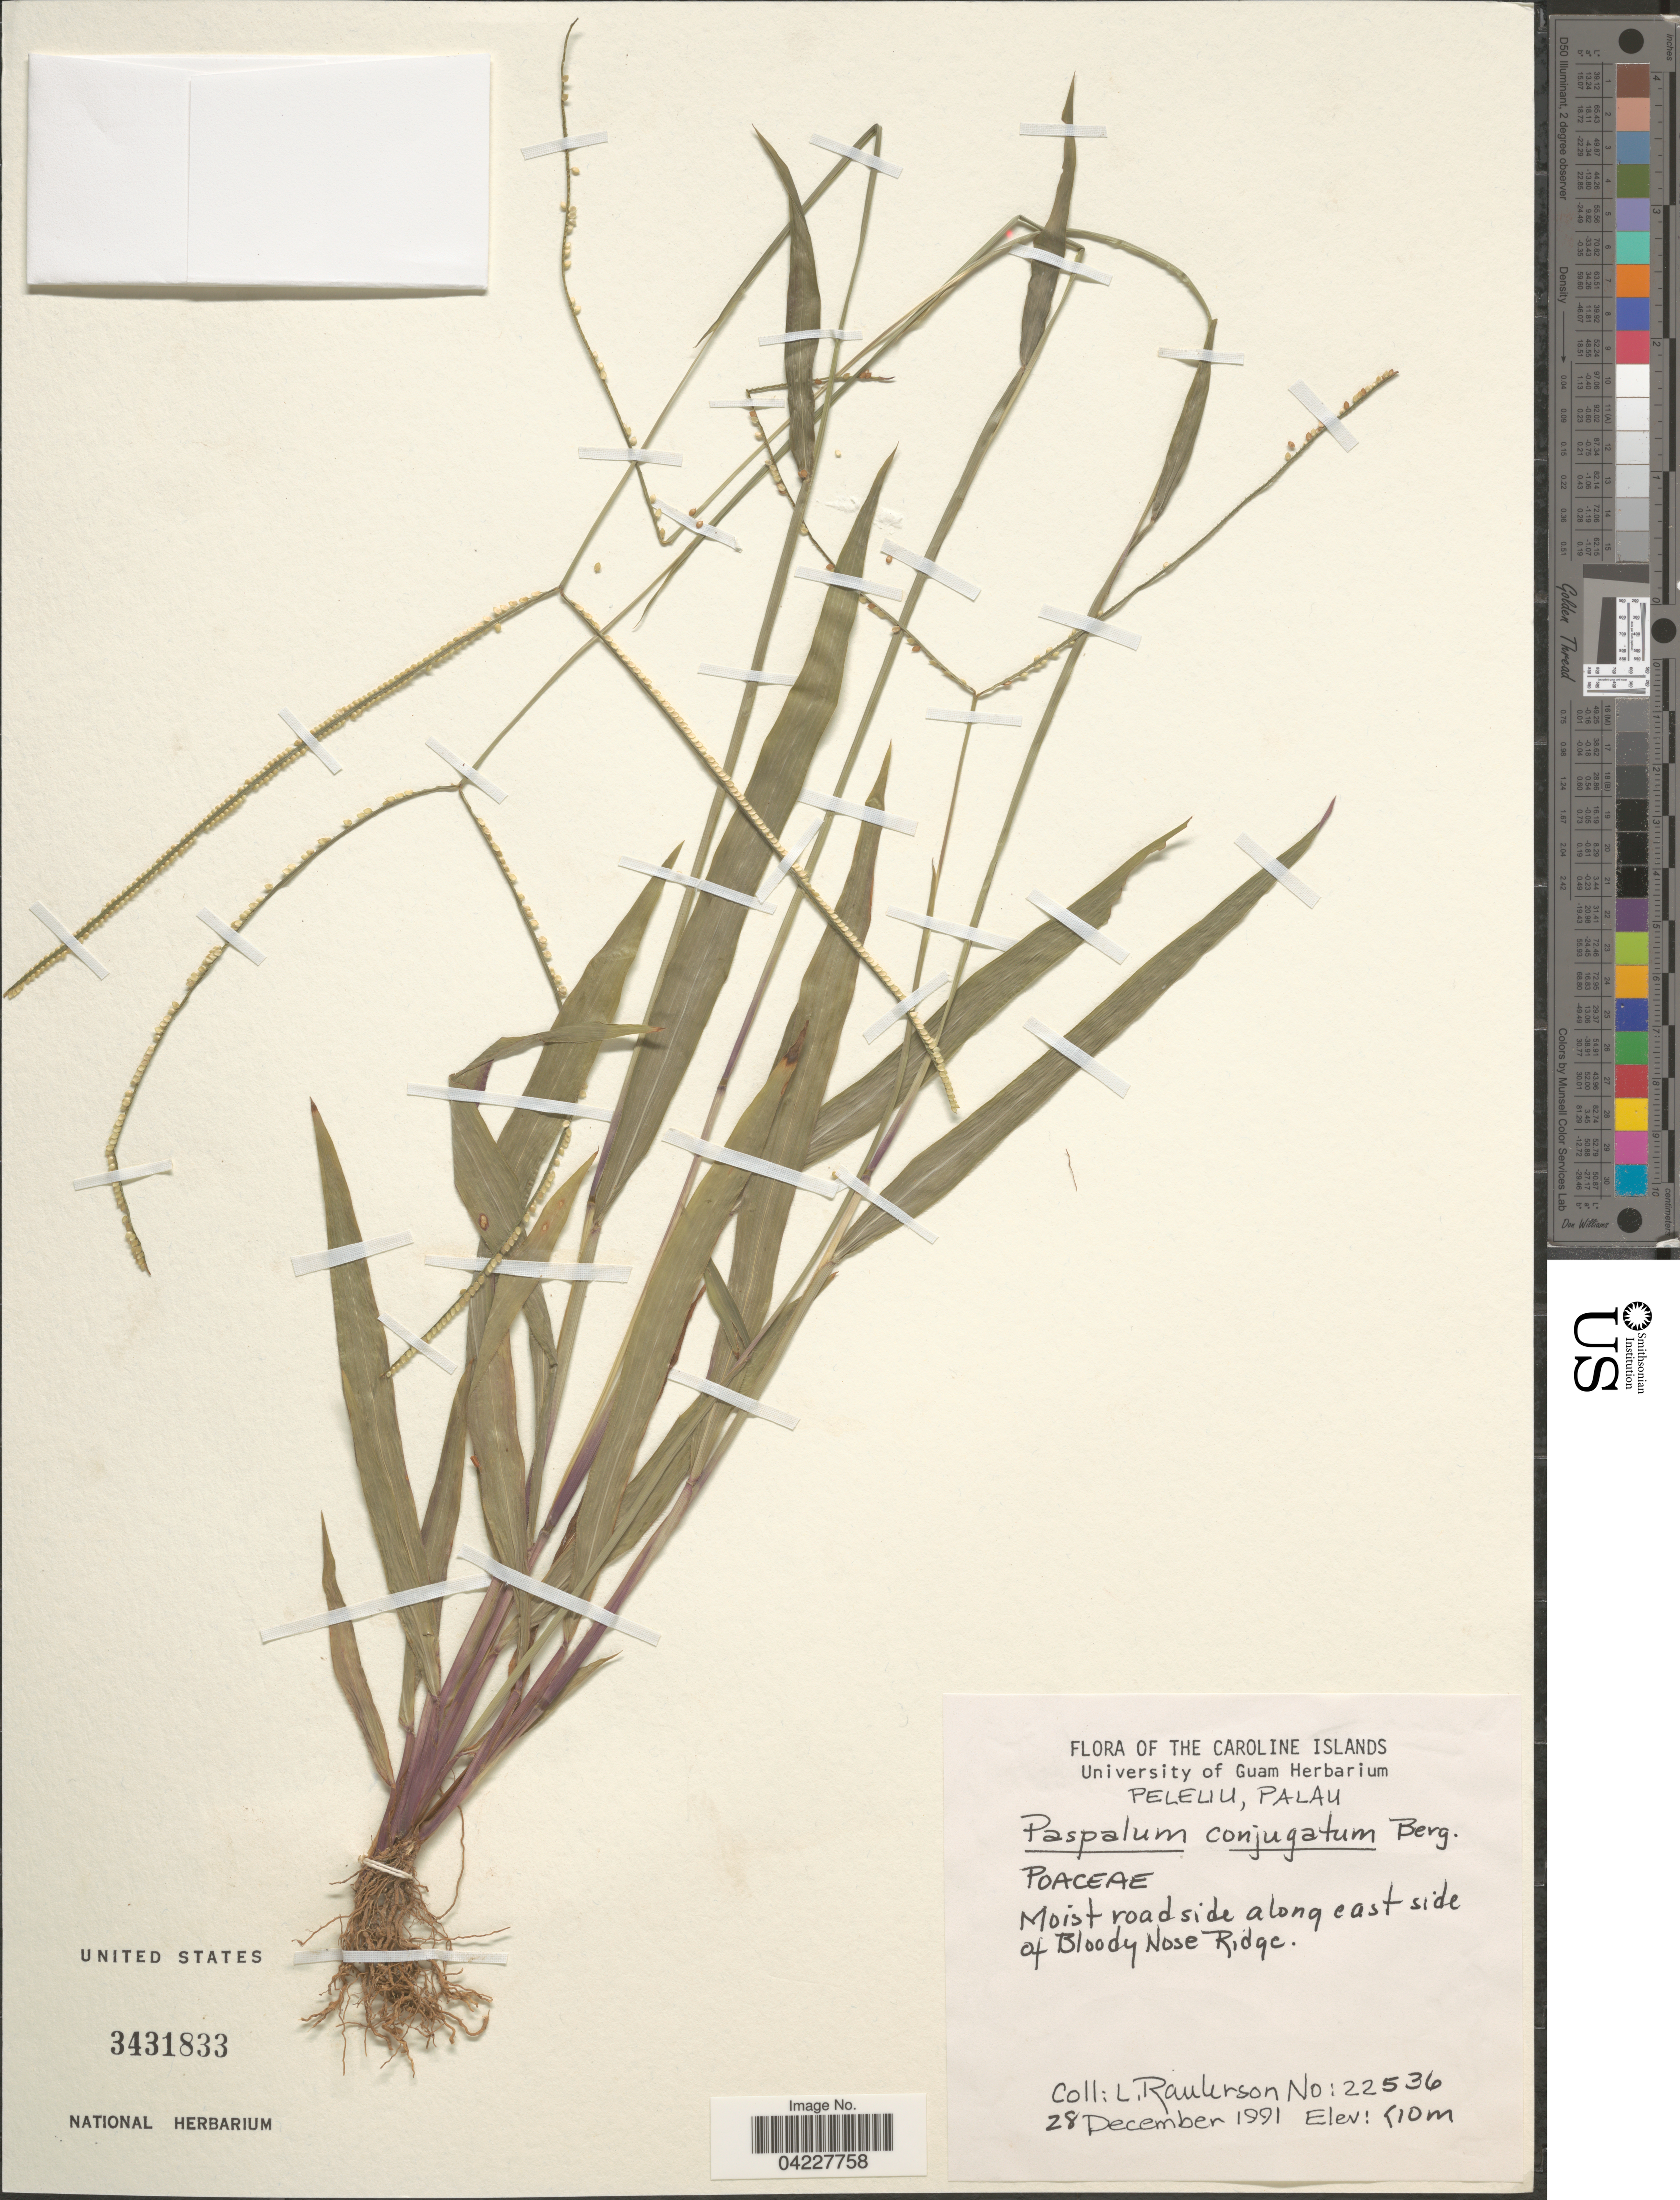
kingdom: Plantae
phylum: Tracheophyta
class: Liliopsida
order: Poales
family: Poaceae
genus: Paspalum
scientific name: Paspalum conjugatum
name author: P.J. Bergius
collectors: L. Raulerson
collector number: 22536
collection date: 1991-12-28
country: Micronesia, Federated States of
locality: The Caroline Islands. Peleliu, Palau. Moist roadside along east side of Bloody Nose Ridge.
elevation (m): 10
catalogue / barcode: US 3431833